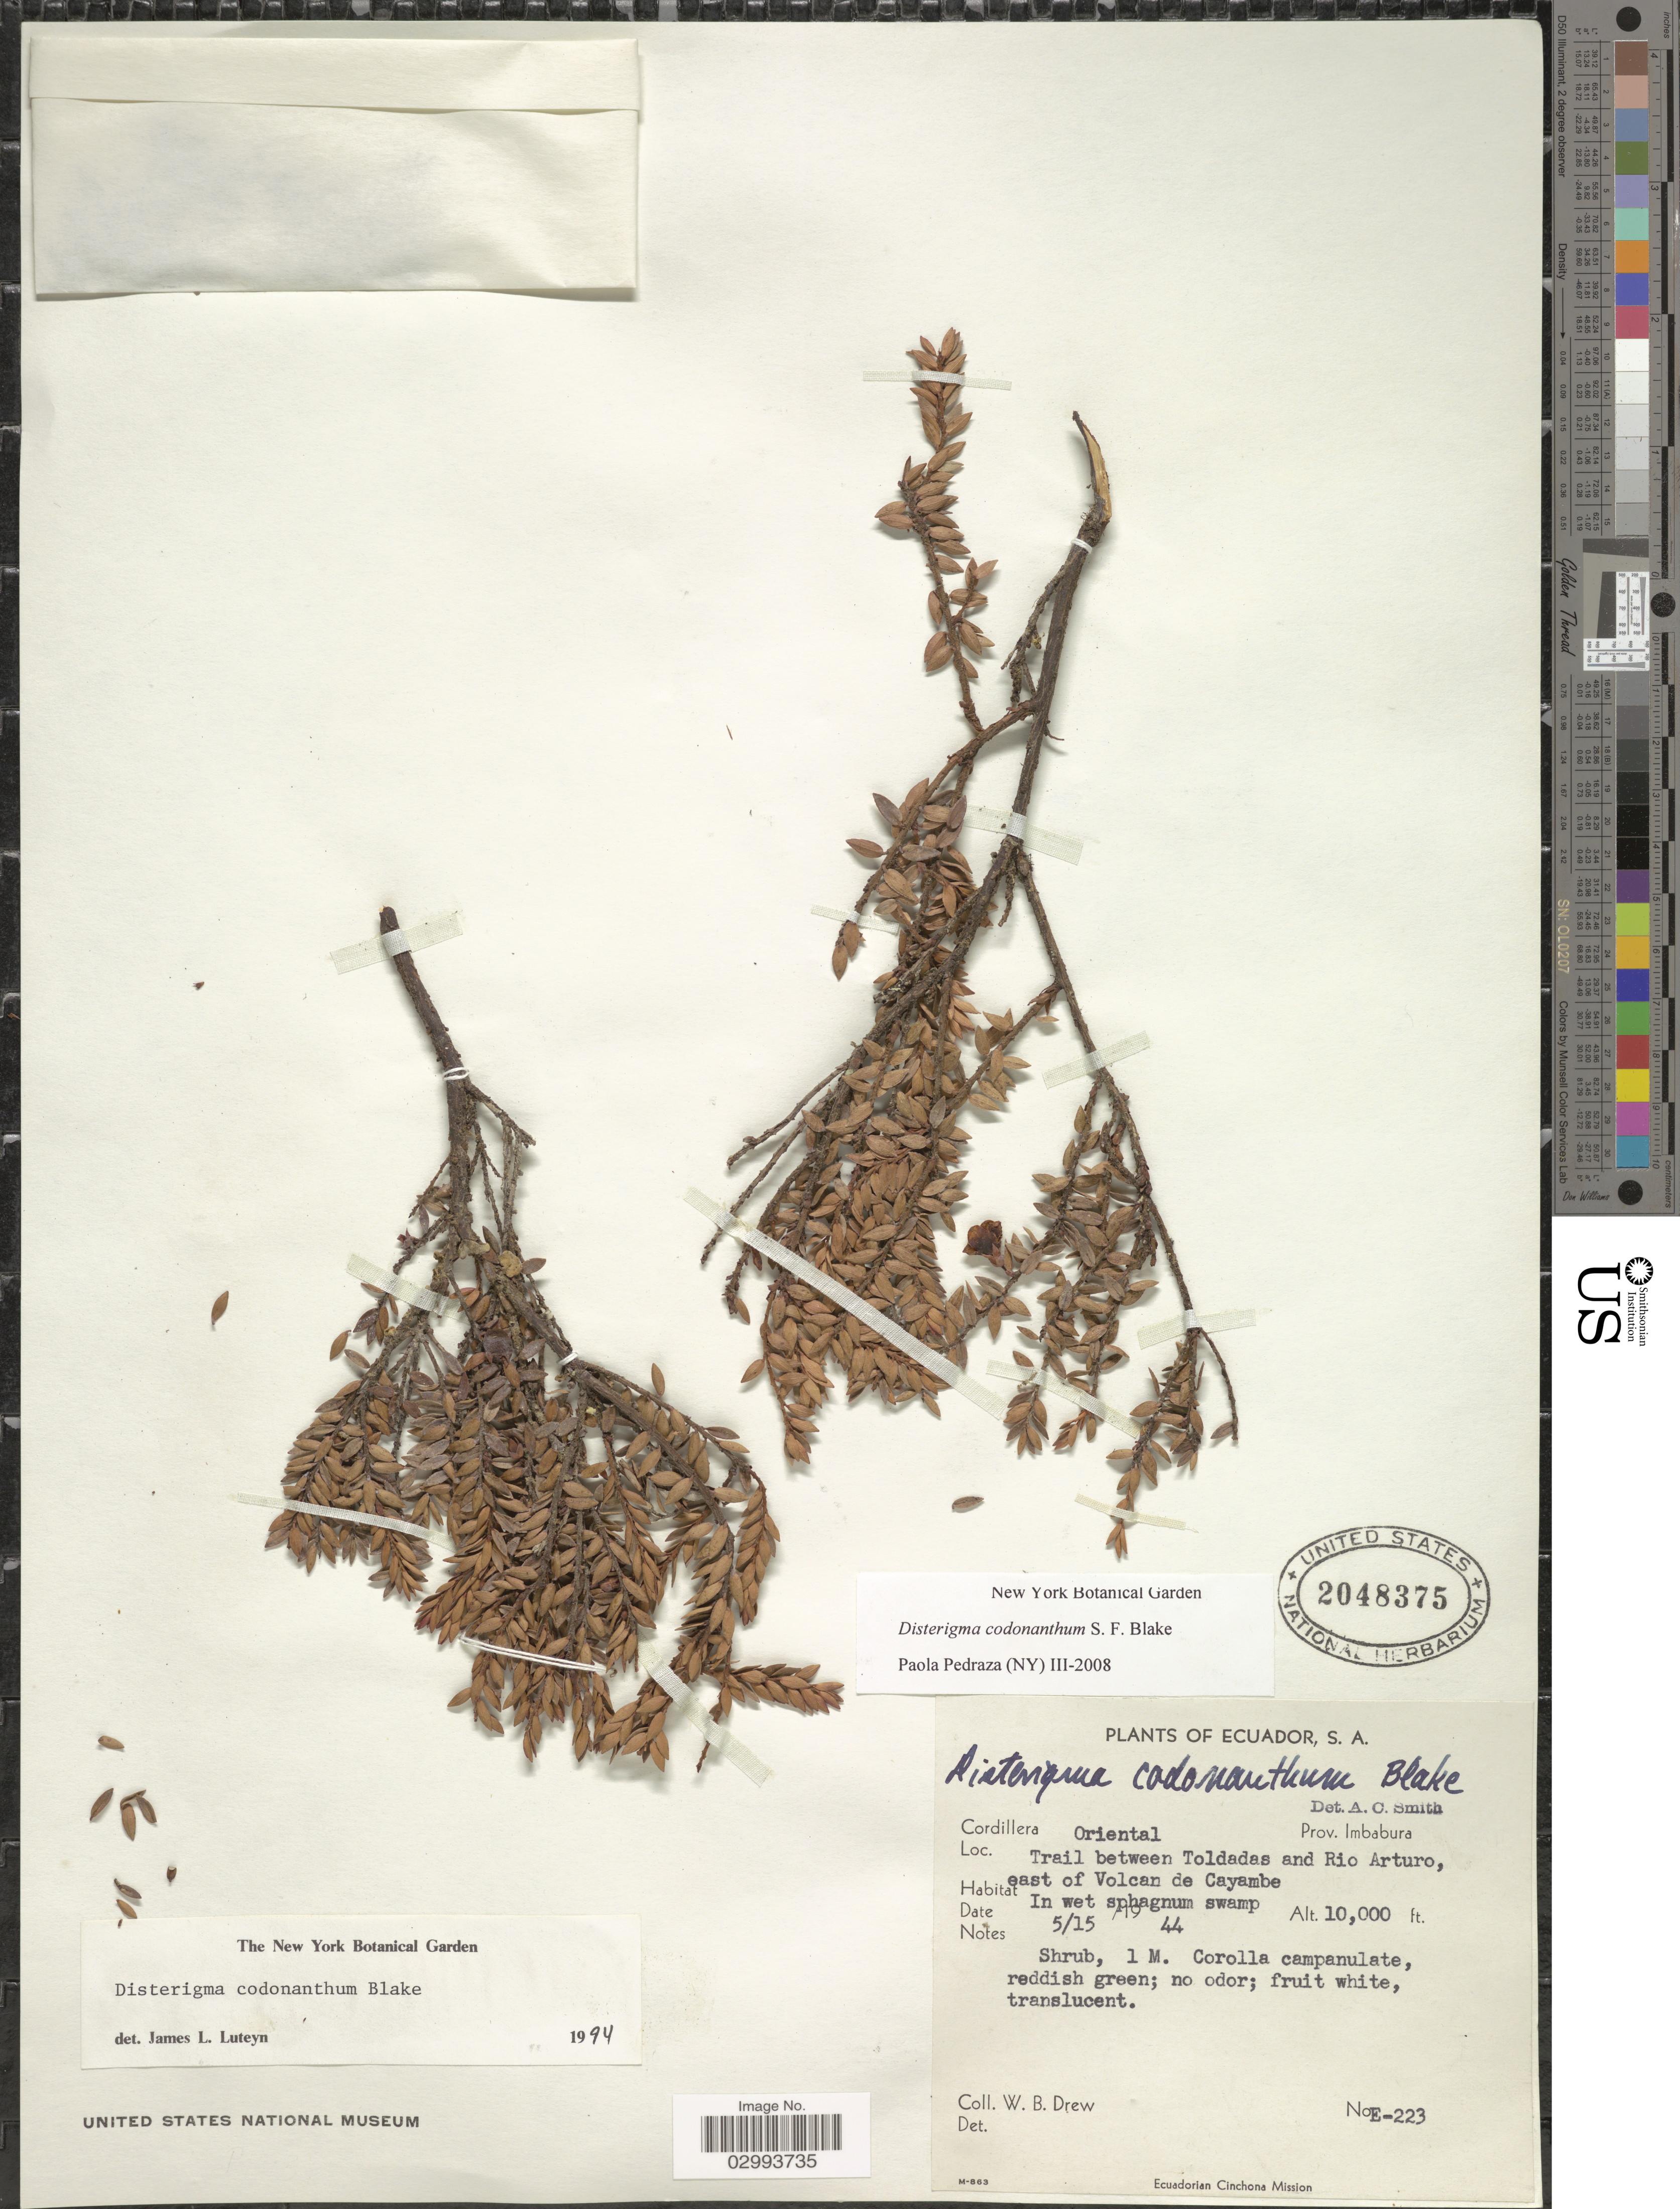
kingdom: Plantae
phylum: Tracheophyta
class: Magnoliopsida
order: Ericales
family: Ericaceae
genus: Disterigma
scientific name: Disterigma codonanthum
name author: S.F. Blake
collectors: W. B. Drew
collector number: E-223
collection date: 1944-05-15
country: Ecuador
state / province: Imbabura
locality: Cordillera Oriental, Trail between Toldadas and Rio Arturo, east of Volcan de Cayambe.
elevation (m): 3048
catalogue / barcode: US 2048375